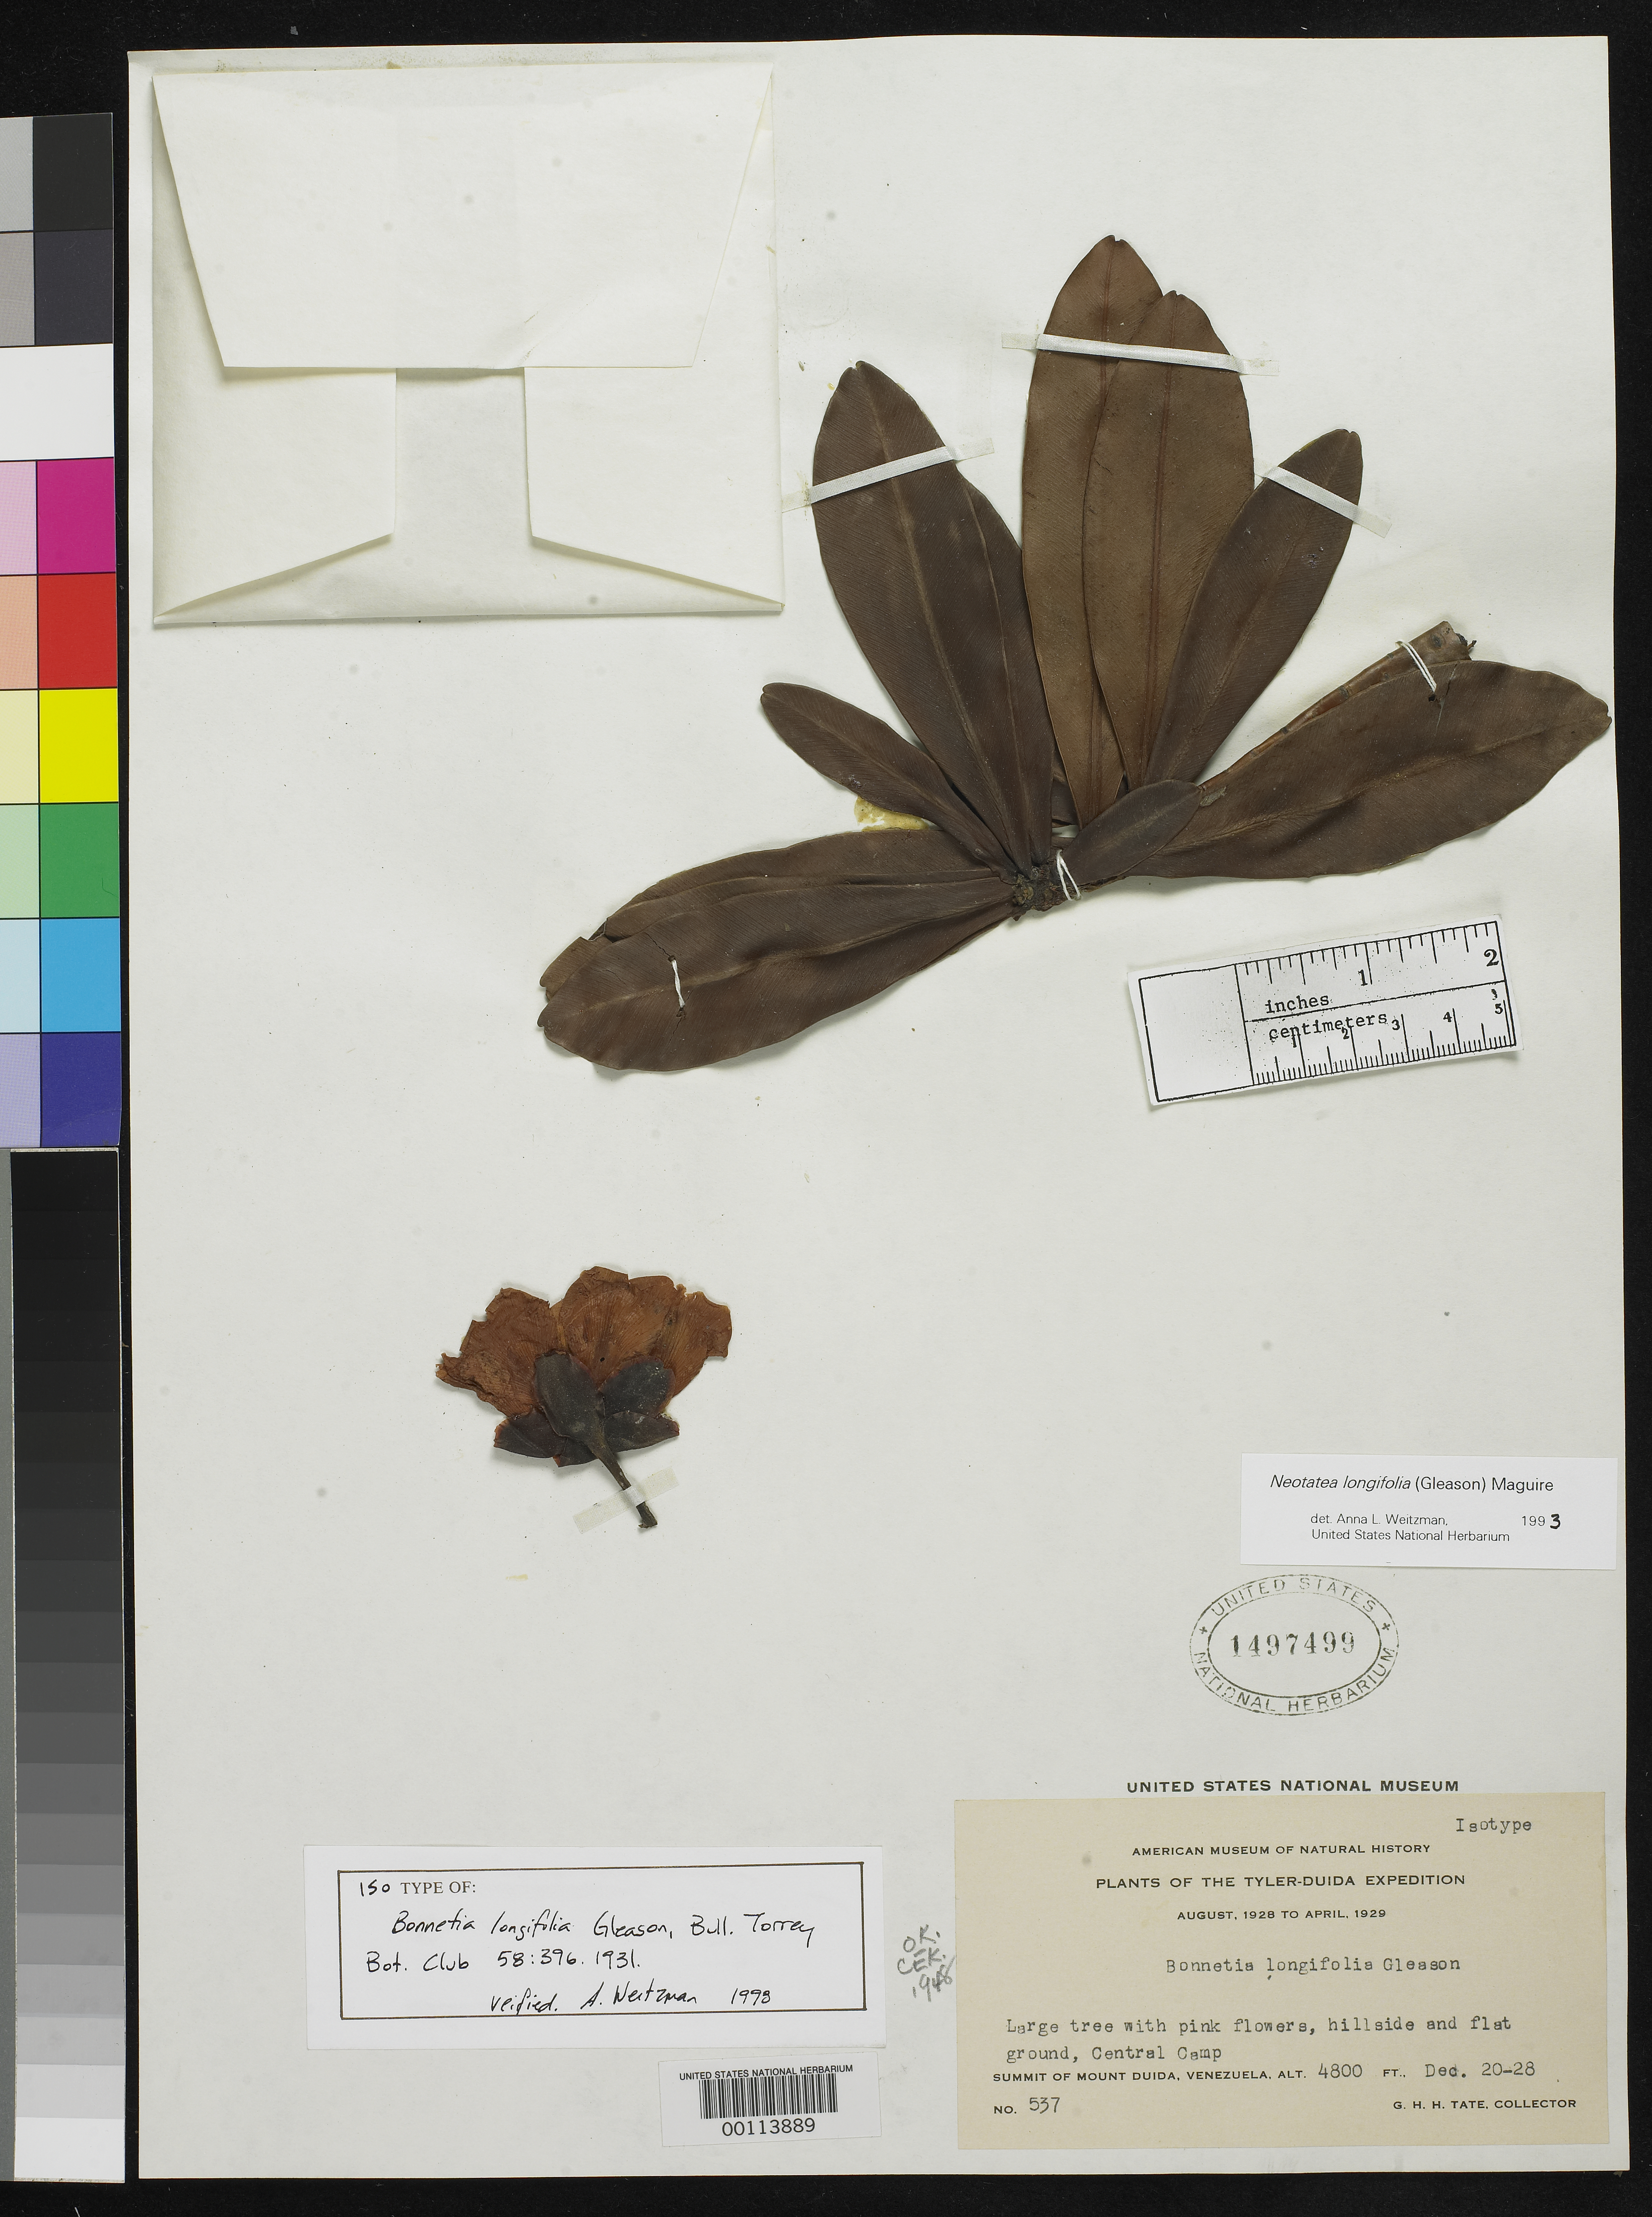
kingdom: Plantae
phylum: Tracheophyta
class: Magnoliopsida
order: Malpighiales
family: Bonnetiaceae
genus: Bonnetia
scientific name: Bonnetia longifolia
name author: Gleason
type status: Isotype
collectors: G. H. H.Tate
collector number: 537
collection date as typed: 20 Dec 1928 to 28 Dec 1928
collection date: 1928-12-20/1928-12-28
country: Venezuela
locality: Summit of Mount Duida.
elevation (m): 1372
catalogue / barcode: US 1497499